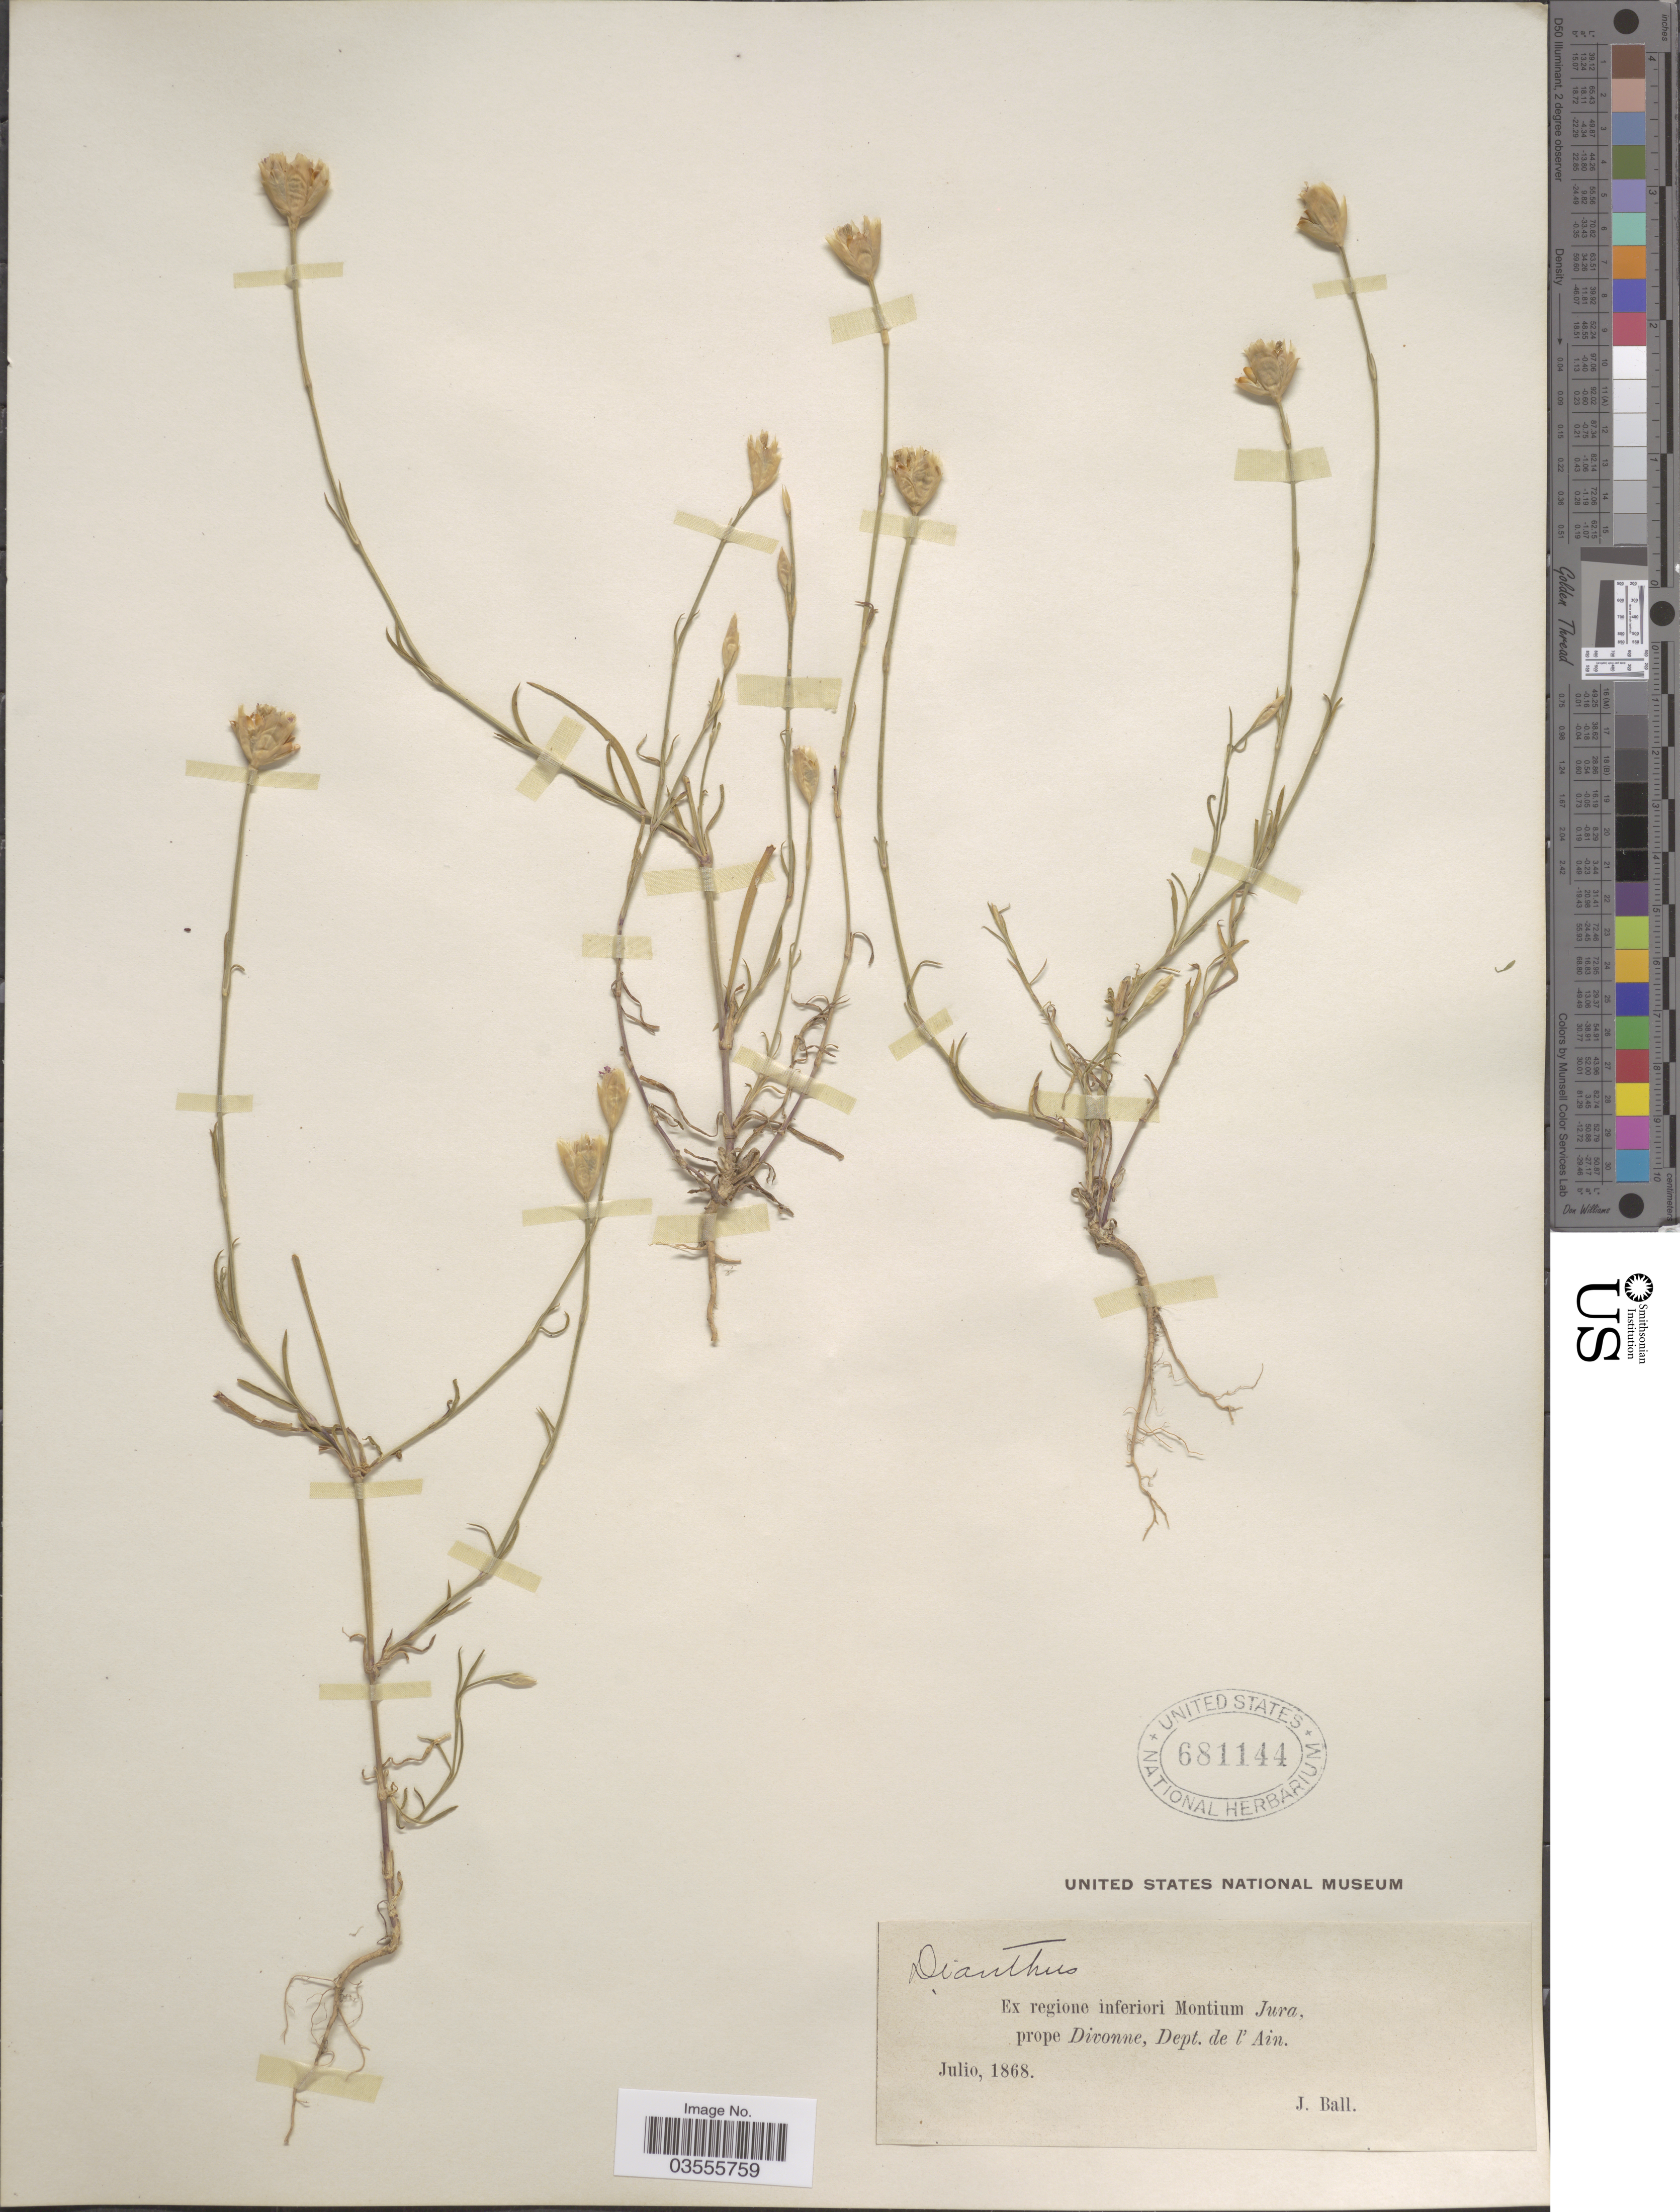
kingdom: Plantae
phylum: Tracheophyta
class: Magnoliopsida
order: Caryophyllales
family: Caryophyllaceae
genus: Petrorhagia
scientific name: Petrorhagia prolifera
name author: (L.) P.W. Ball & Heywood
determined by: Rabeler, R. K.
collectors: J. Ball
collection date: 1868-07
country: Switzerland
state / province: Jura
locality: Ex regione inferiori Montium Jura, prope Divonne, Dept. de l'Ain.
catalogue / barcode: US 681144